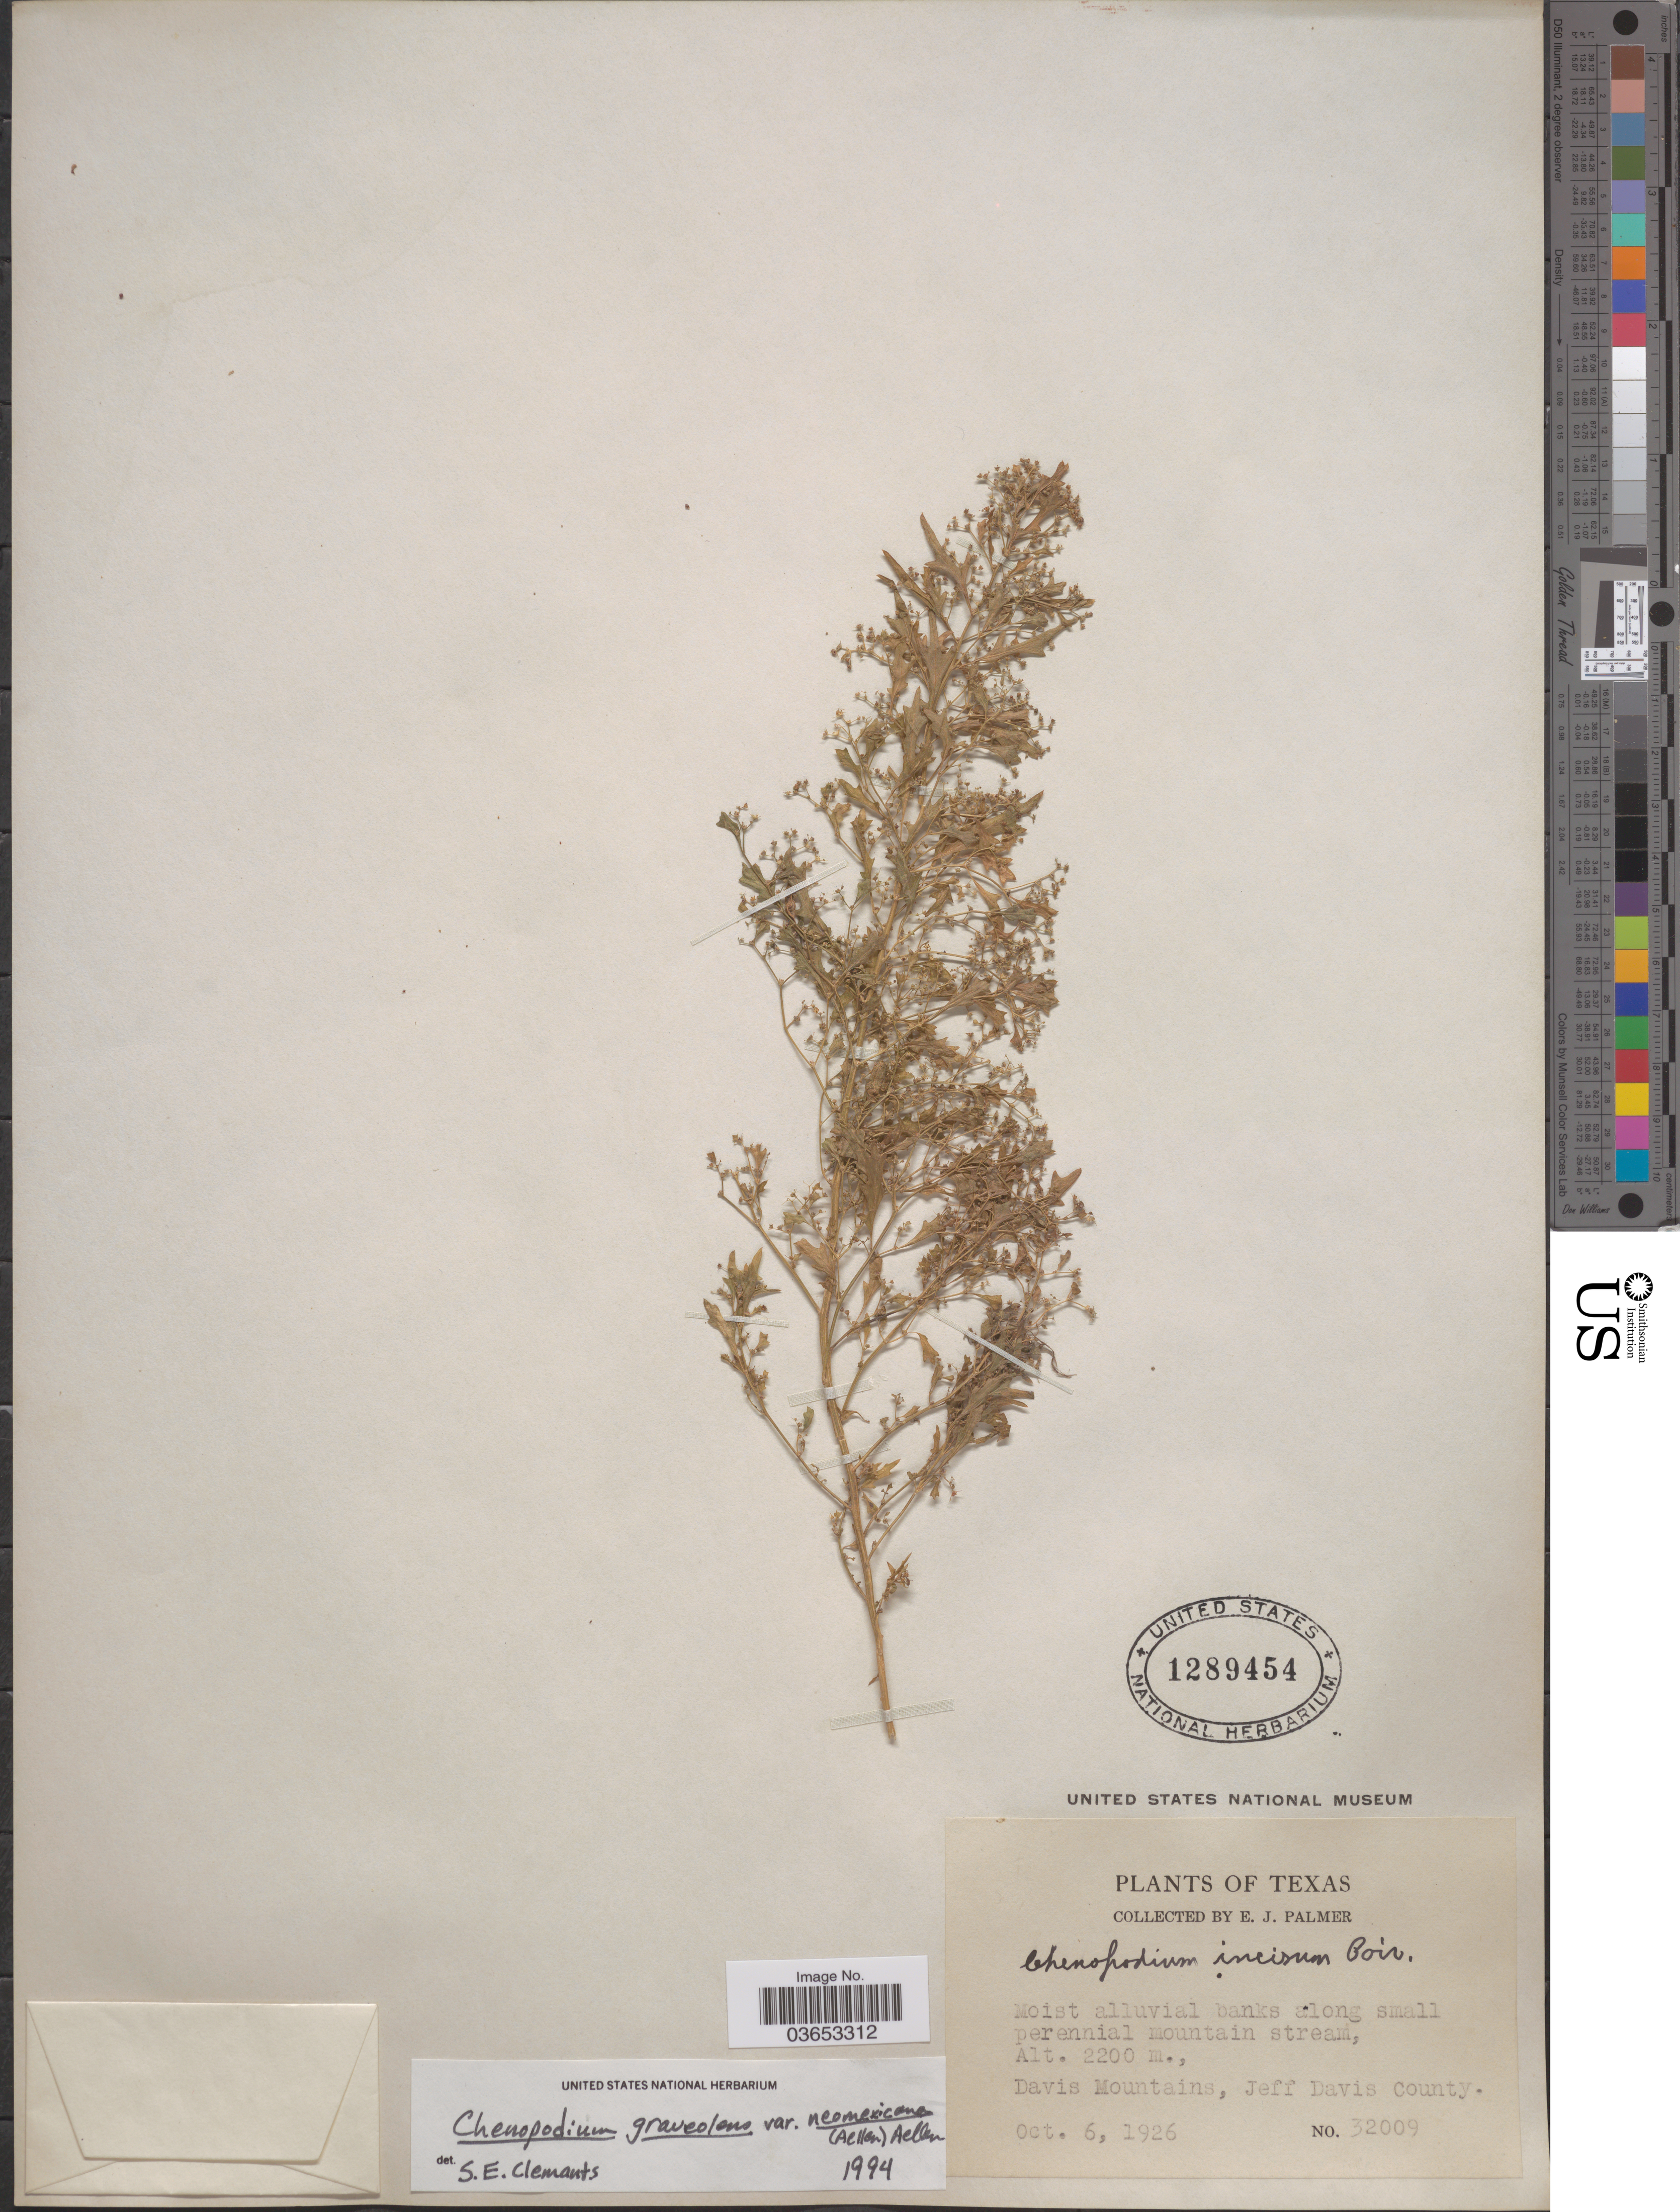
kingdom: Plantae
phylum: Tracheophyta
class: Magnoliopsida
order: Caryophyllales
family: Amaranthaceae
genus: Chenopodium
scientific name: Chenopodium graveolens var. neomexicanum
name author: (Aellen) Aellen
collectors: E. J. Palmer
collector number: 32009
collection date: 1926-10-06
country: United States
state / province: Texas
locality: Davis Mountain, Jeff Davis County.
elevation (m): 2200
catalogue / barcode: US 1289454